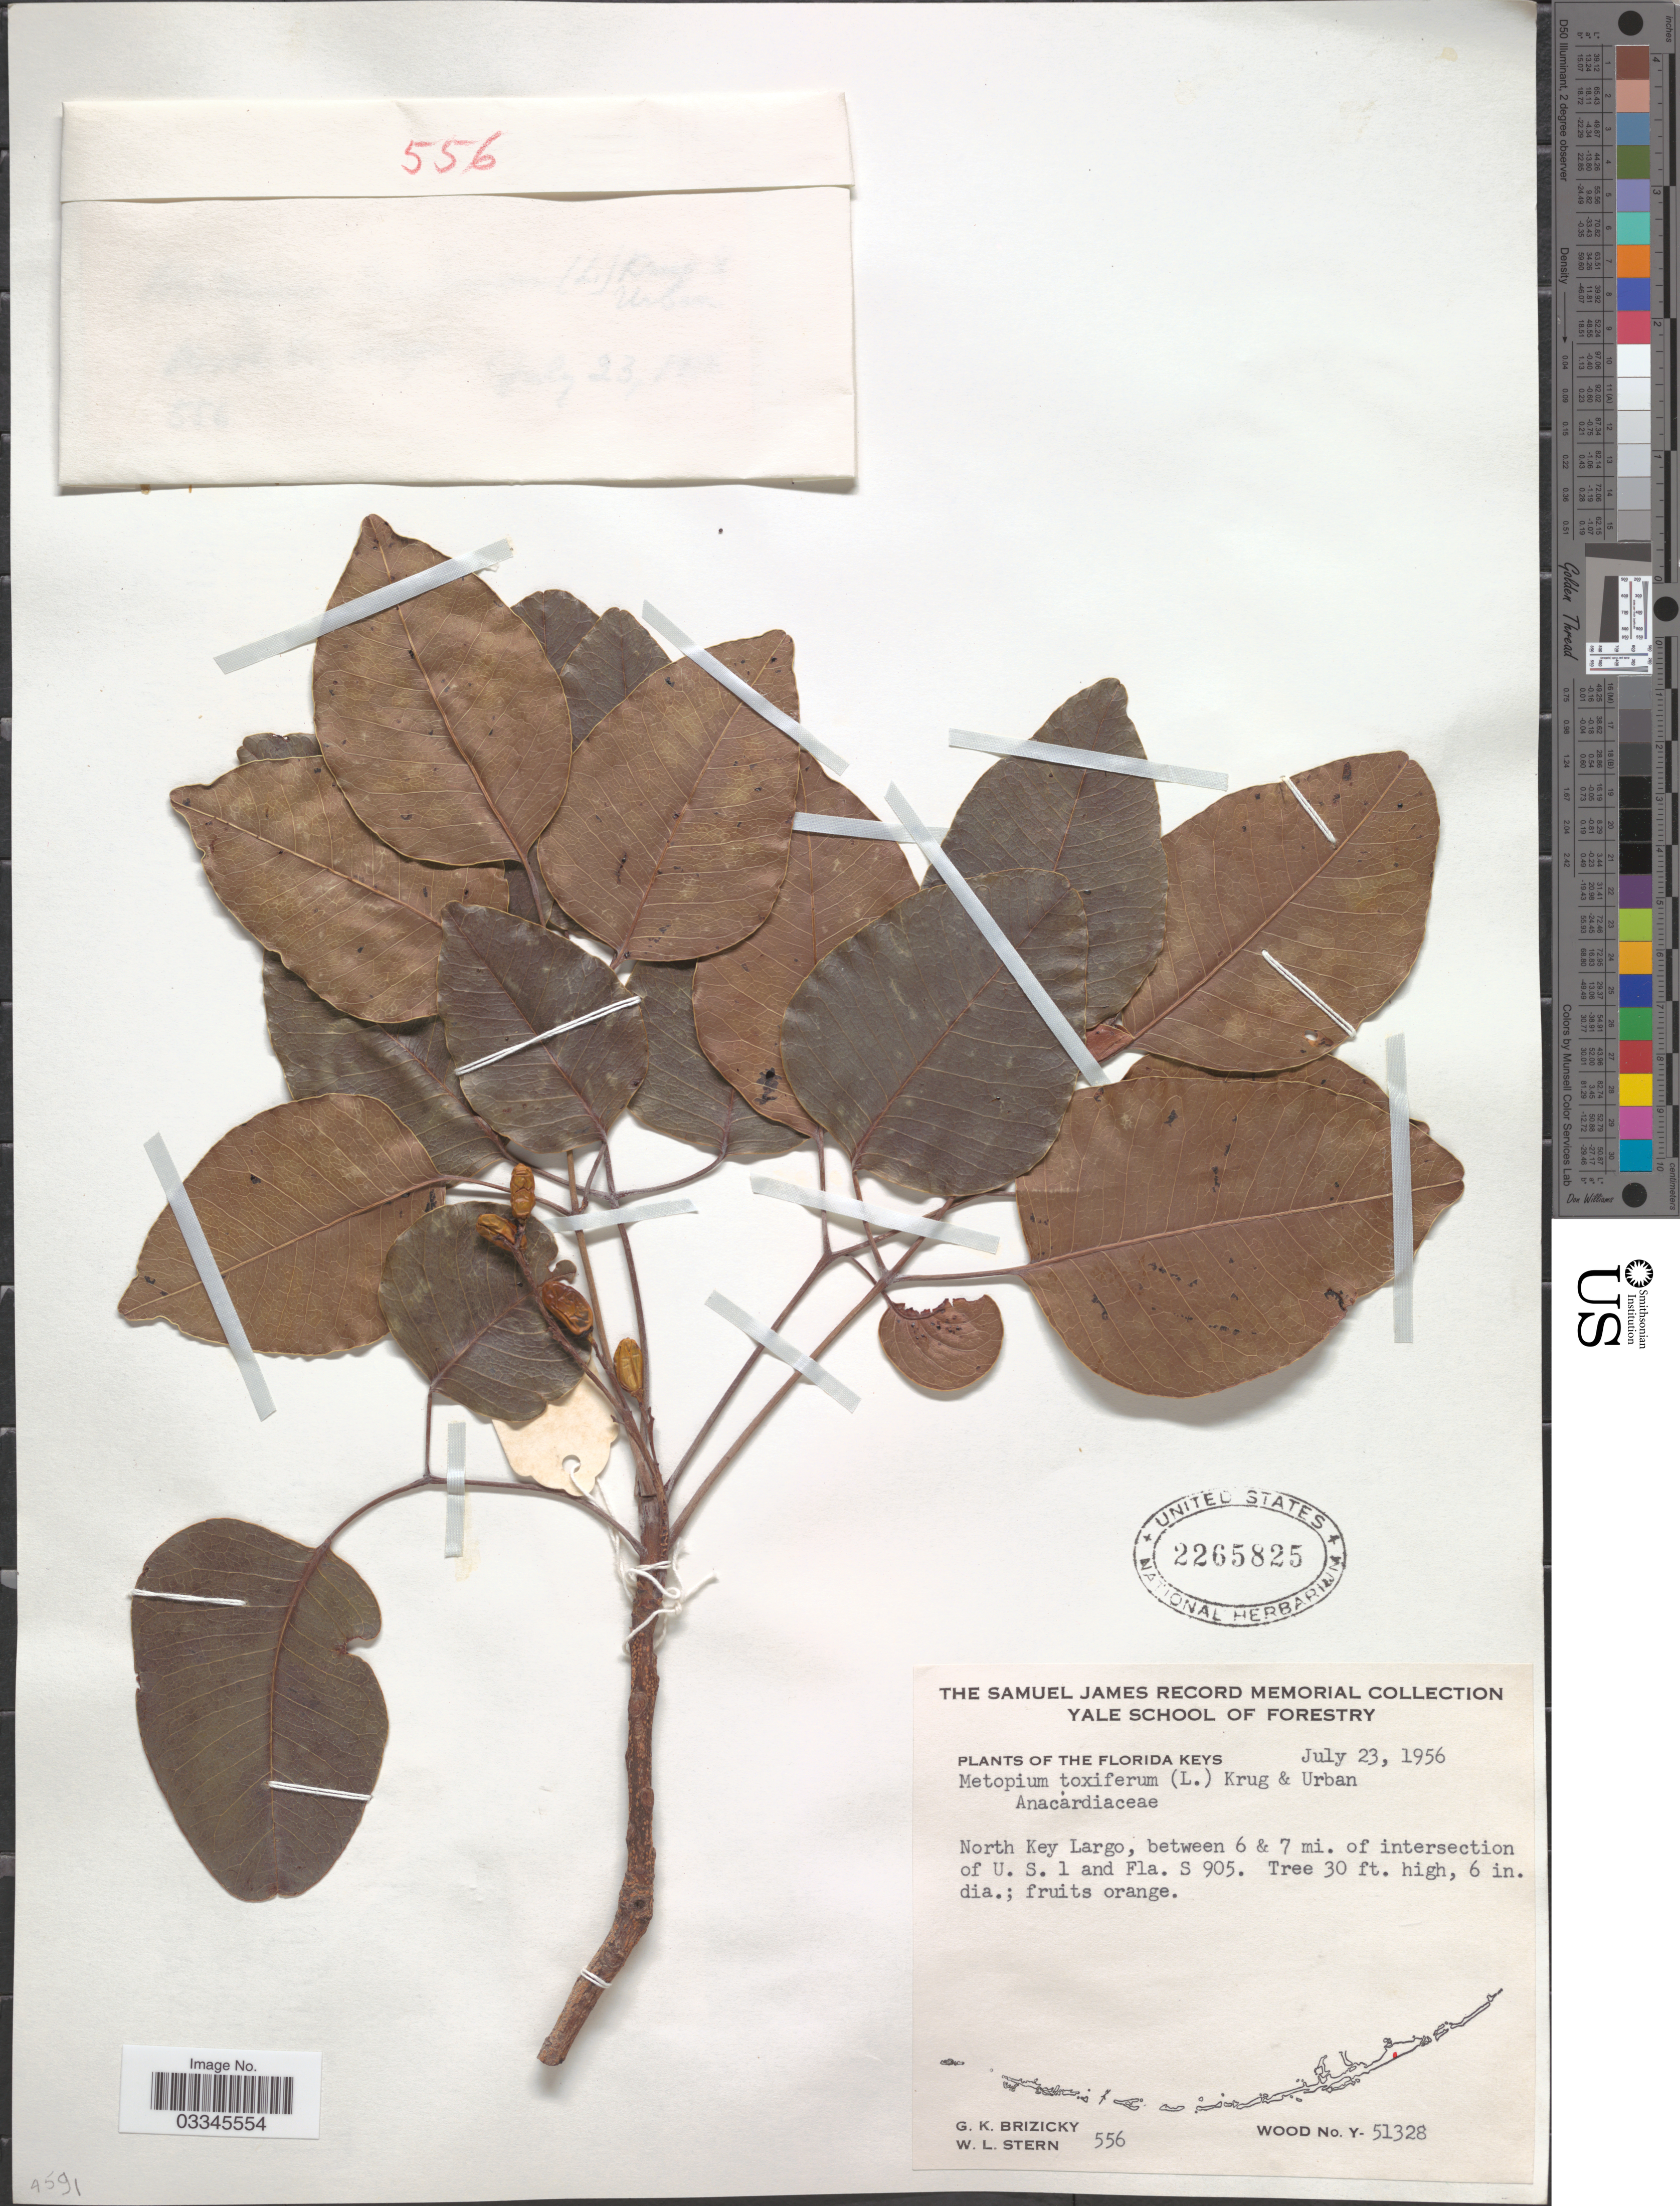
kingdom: Plantae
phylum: Tracheophyta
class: Magnoliopsida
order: Sapindales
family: Anacardiaceae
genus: Metopium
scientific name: Metopium toxiferum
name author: (L.) Krug & Urb.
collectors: G. K. Brizicky & W. L. Stern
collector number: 556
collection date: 1956-07-23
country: United States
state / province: Florida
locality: Florida Keys. North Key Largo, between 6 & 7 mi. of intersection of U. S. 1 and Fla. S 905.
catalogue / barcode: US 2265825